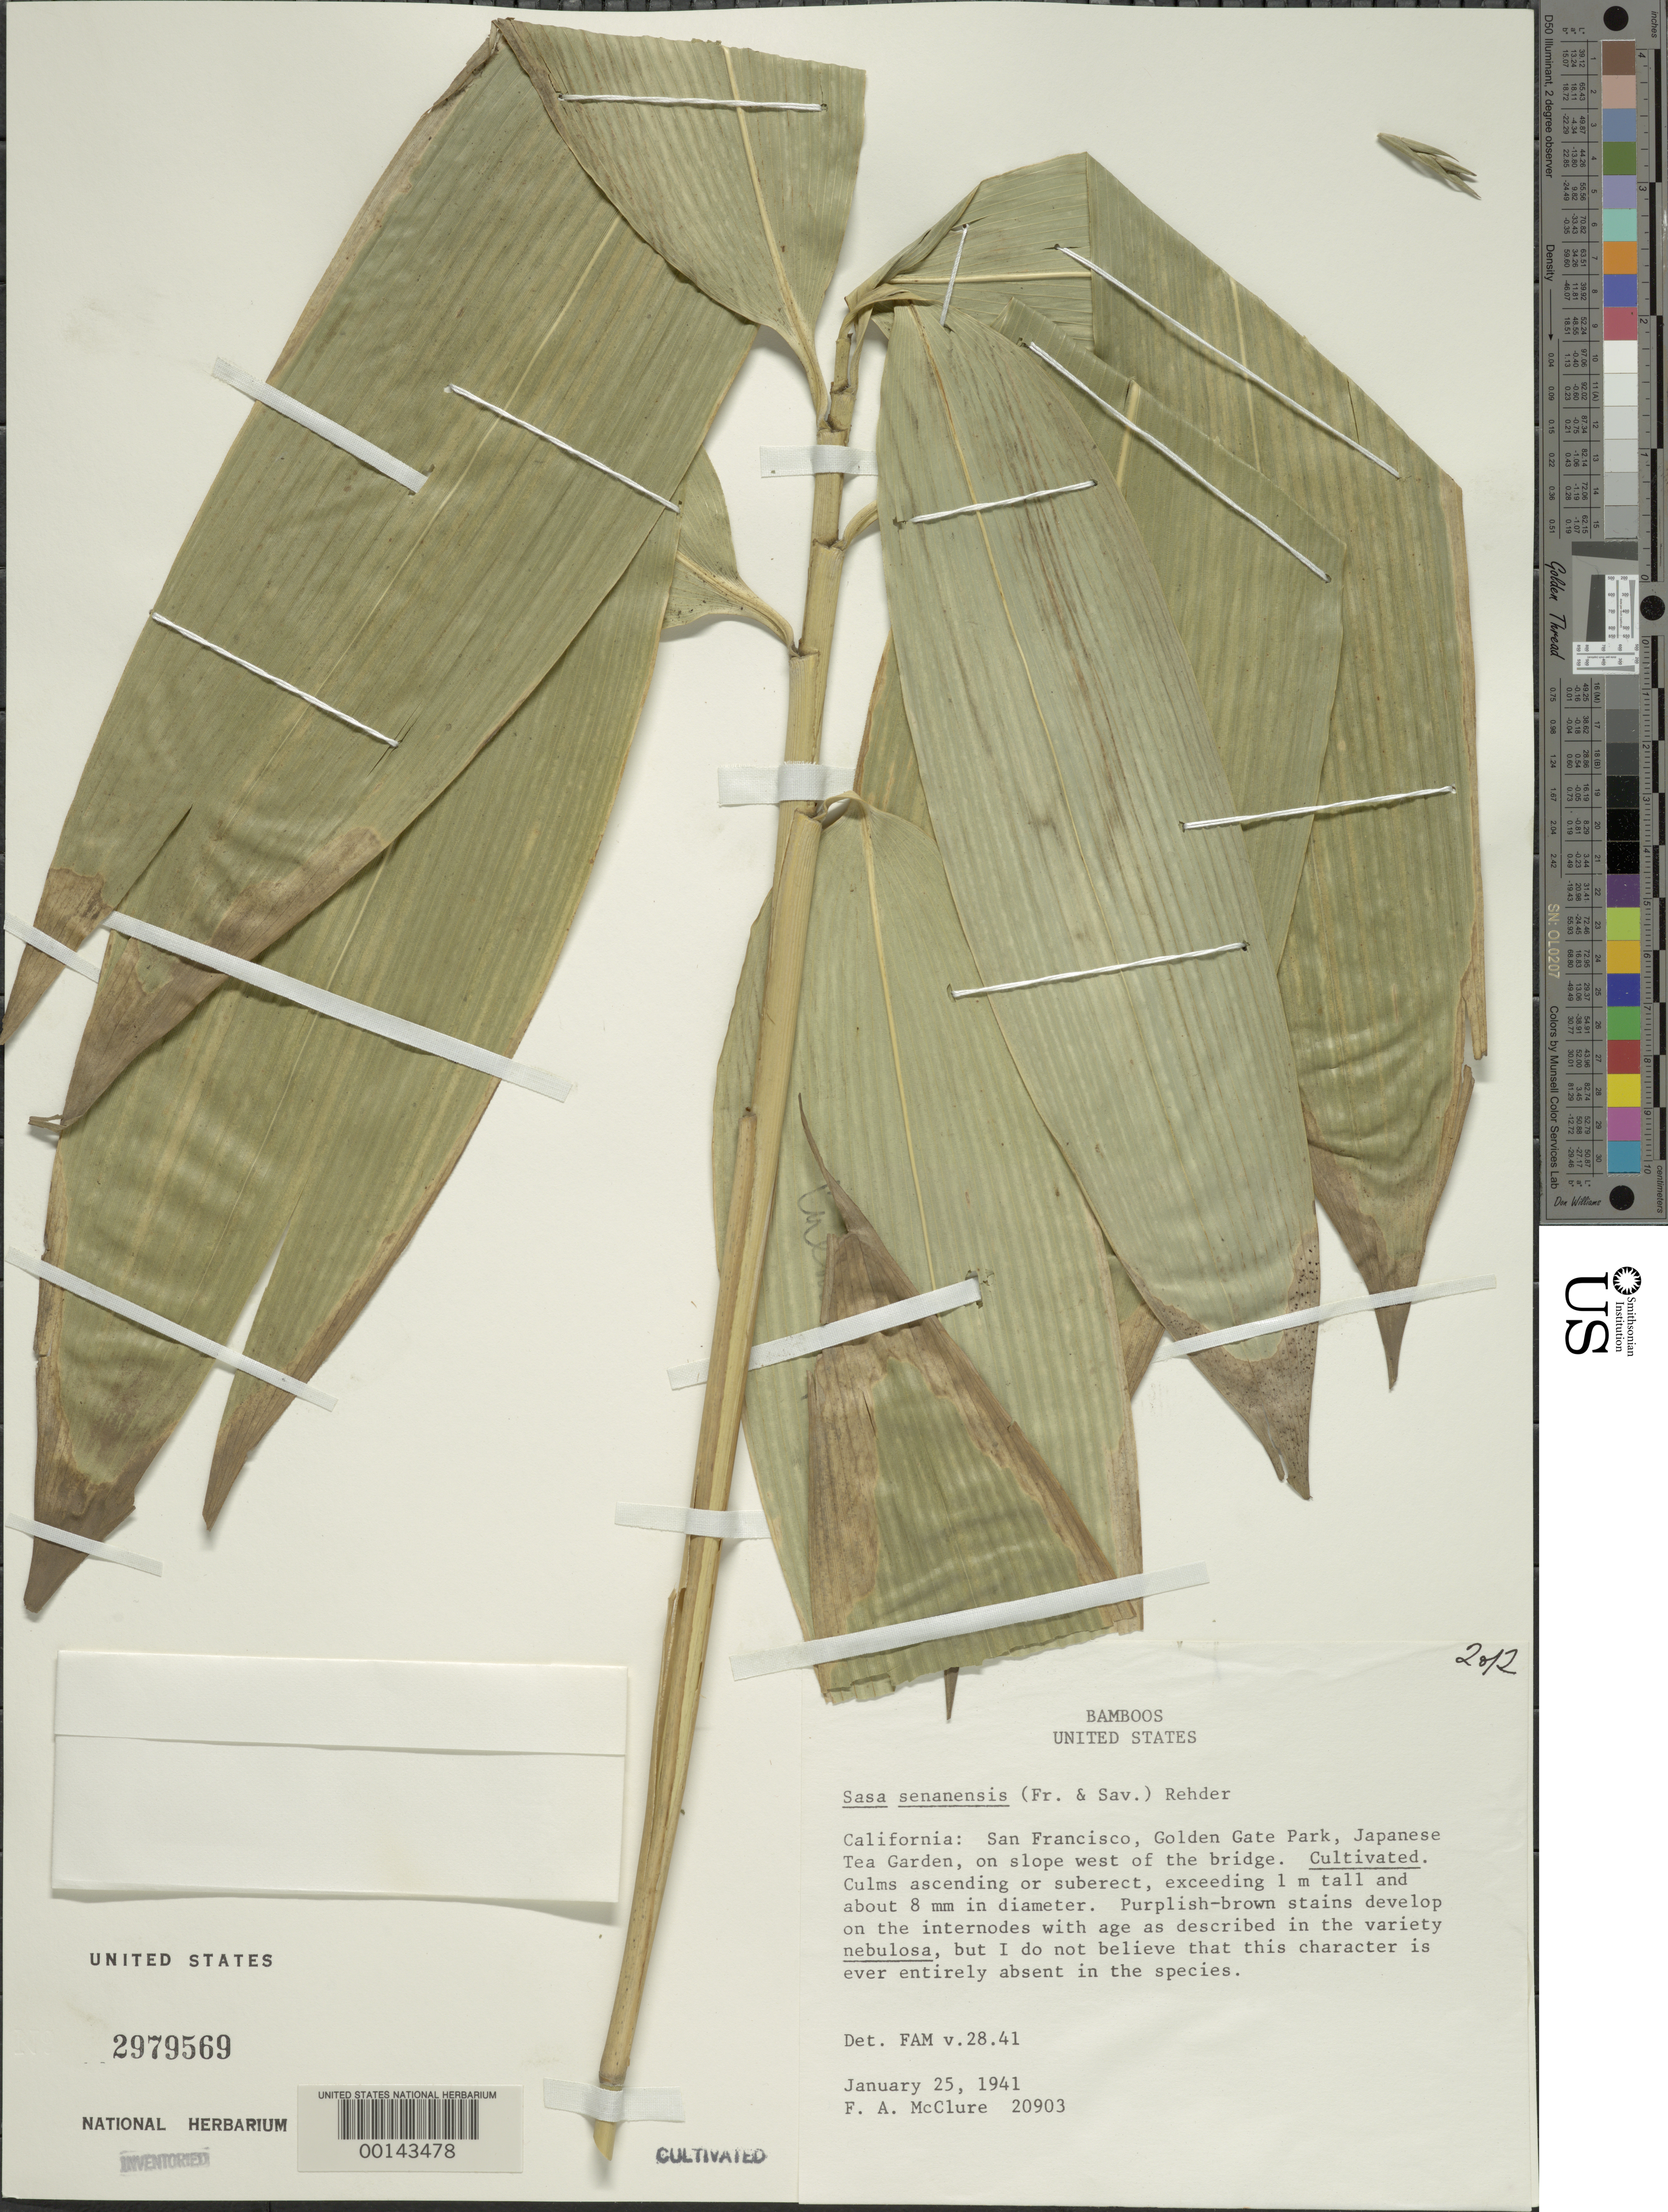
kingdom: Plantae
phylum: Tracheophyta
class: Liliopsida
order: Poales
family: Poaceae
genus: Sasa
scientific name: Sasa senanensis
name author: (Franch. & Sav.) Rehder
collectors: F. A. McClure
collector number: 20903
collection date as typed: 25 Jan 1941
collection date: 1941-01-25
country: United States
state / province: California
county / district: San Francisco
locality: San francisco, golden gate park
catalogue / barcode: US 2979569